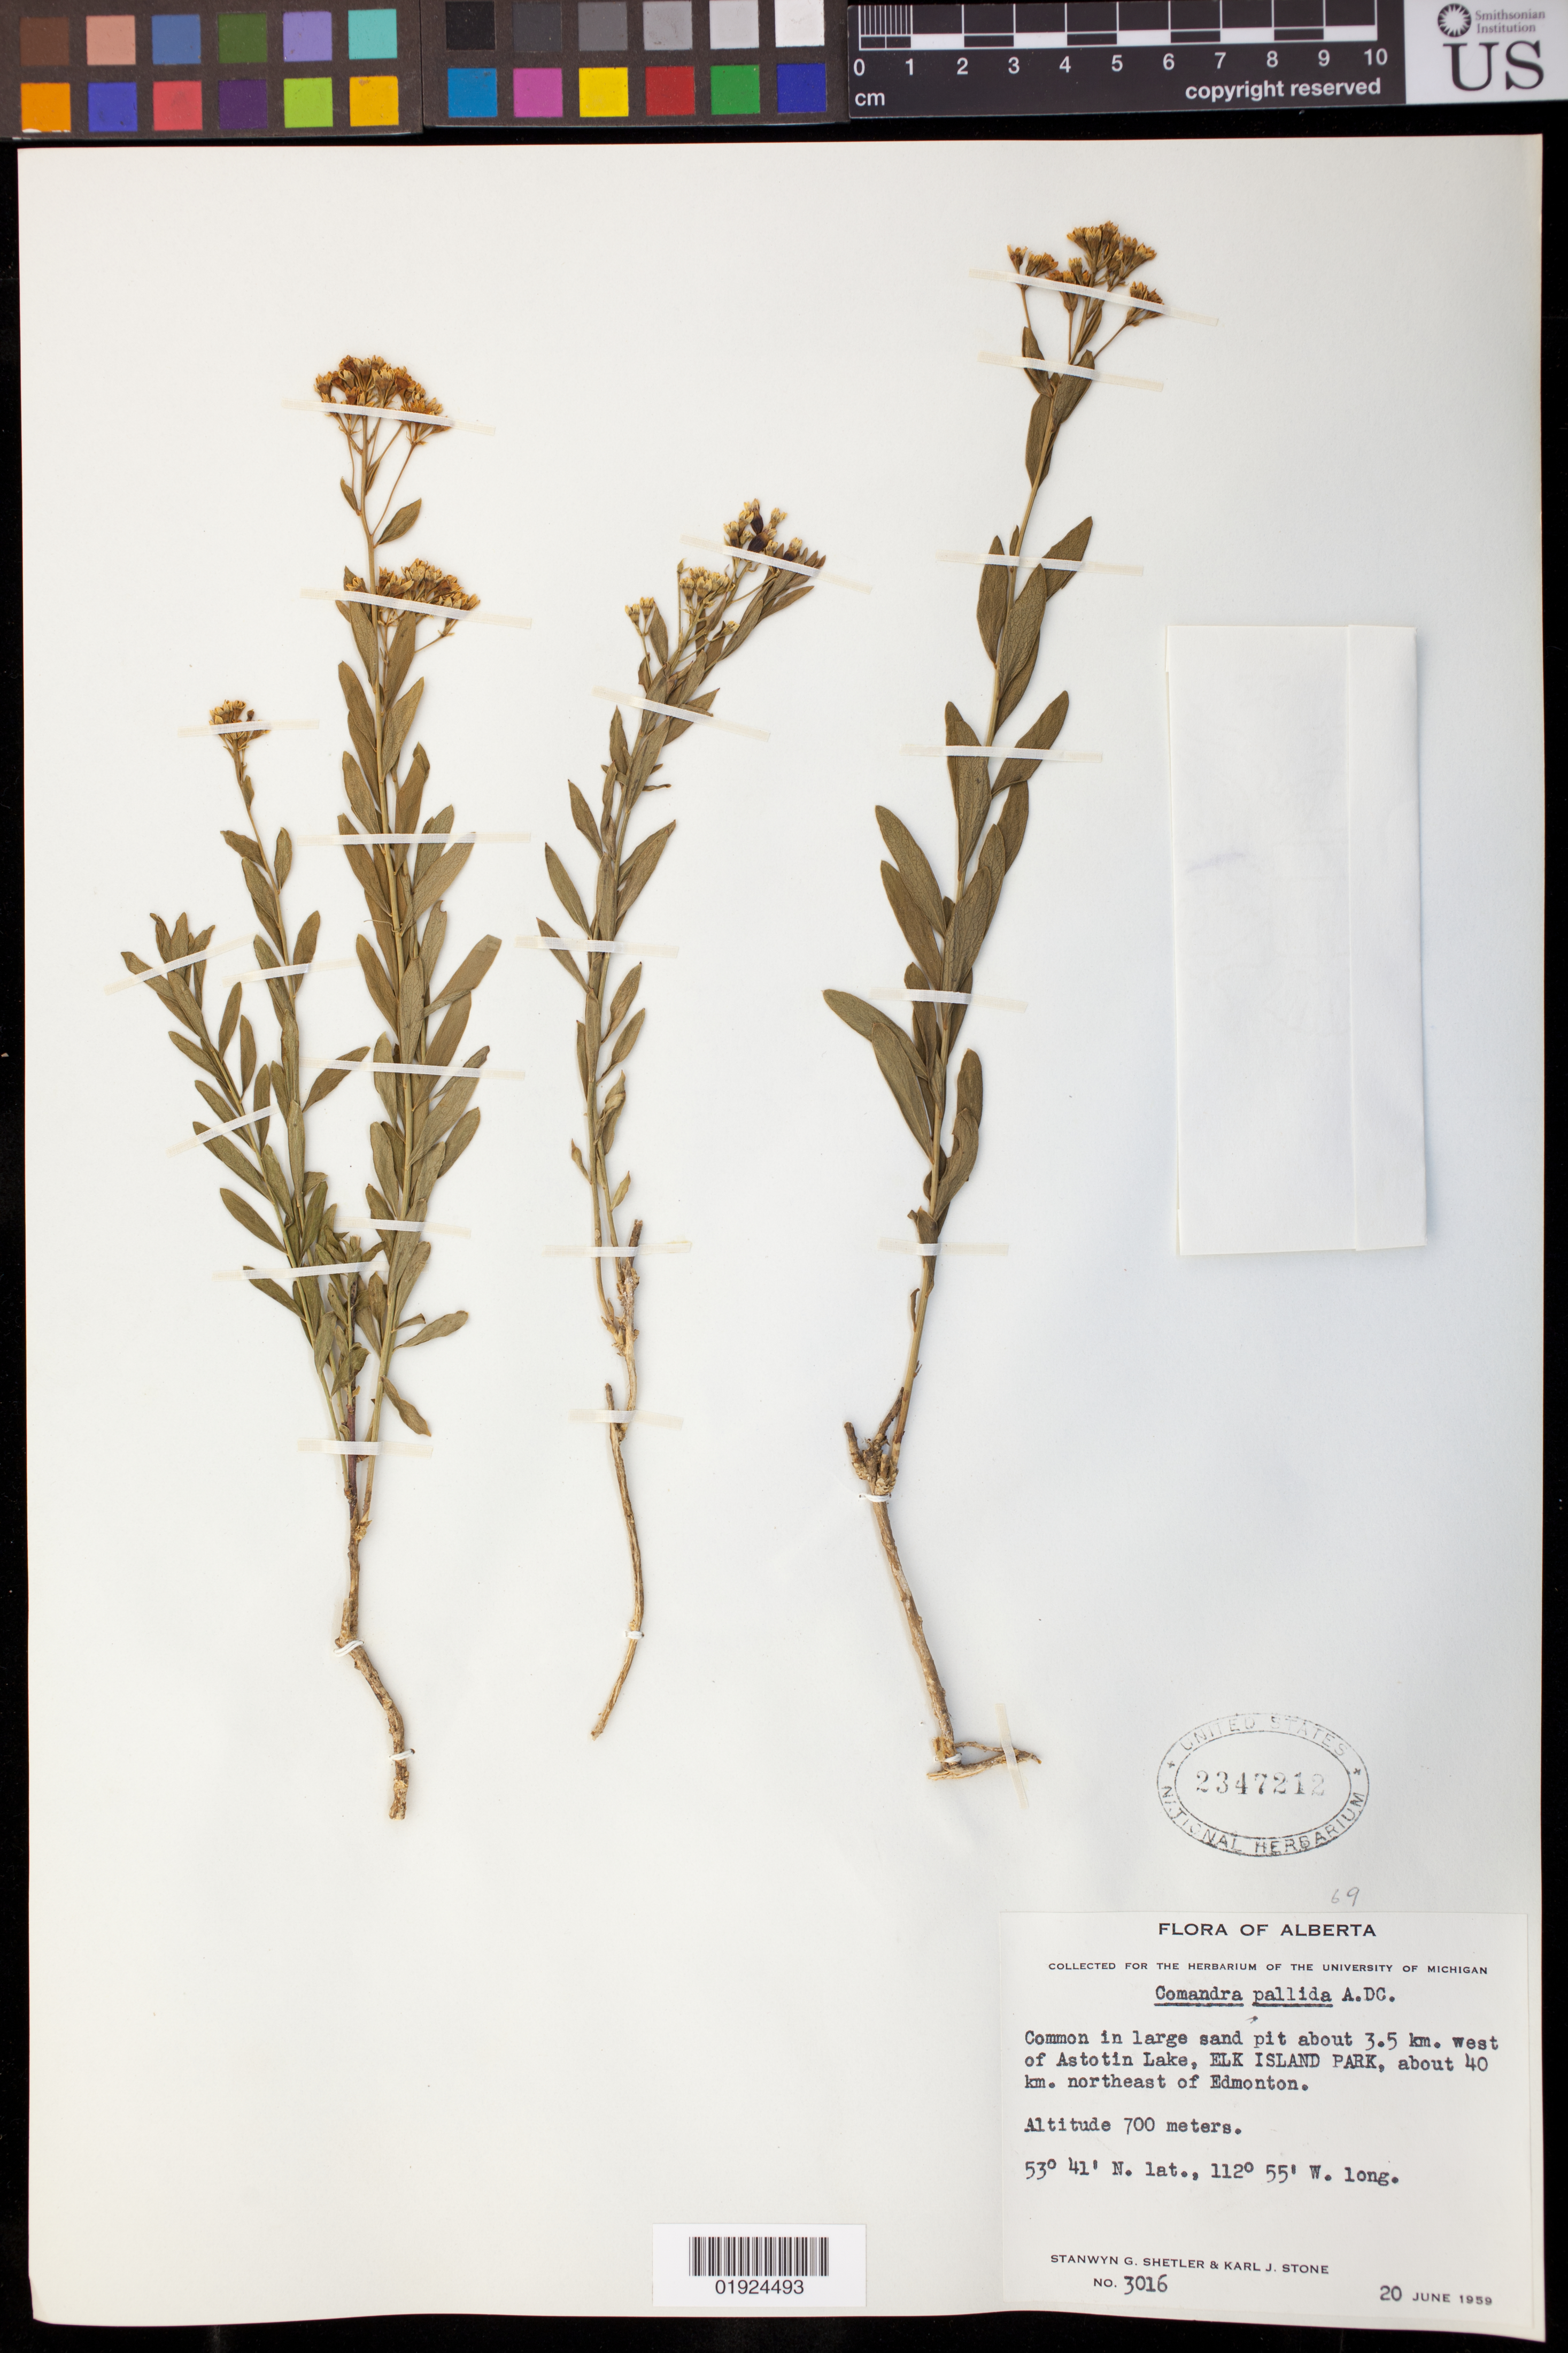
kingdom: Plantae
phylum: Tracheophyta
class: Magnoliopsida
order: Santalales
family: Comandraceae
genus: Comandra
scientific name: Comandra pallida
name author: A. DC.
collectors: S. Shetler & K. J. Stone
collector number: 3016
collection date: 1959-06-20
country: Canada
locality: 3.5 km. west of Astotin Lake, ELK ISLAND PARK, about 40 km. northeast of Edmonton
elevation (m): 700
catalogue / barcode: US 2347212